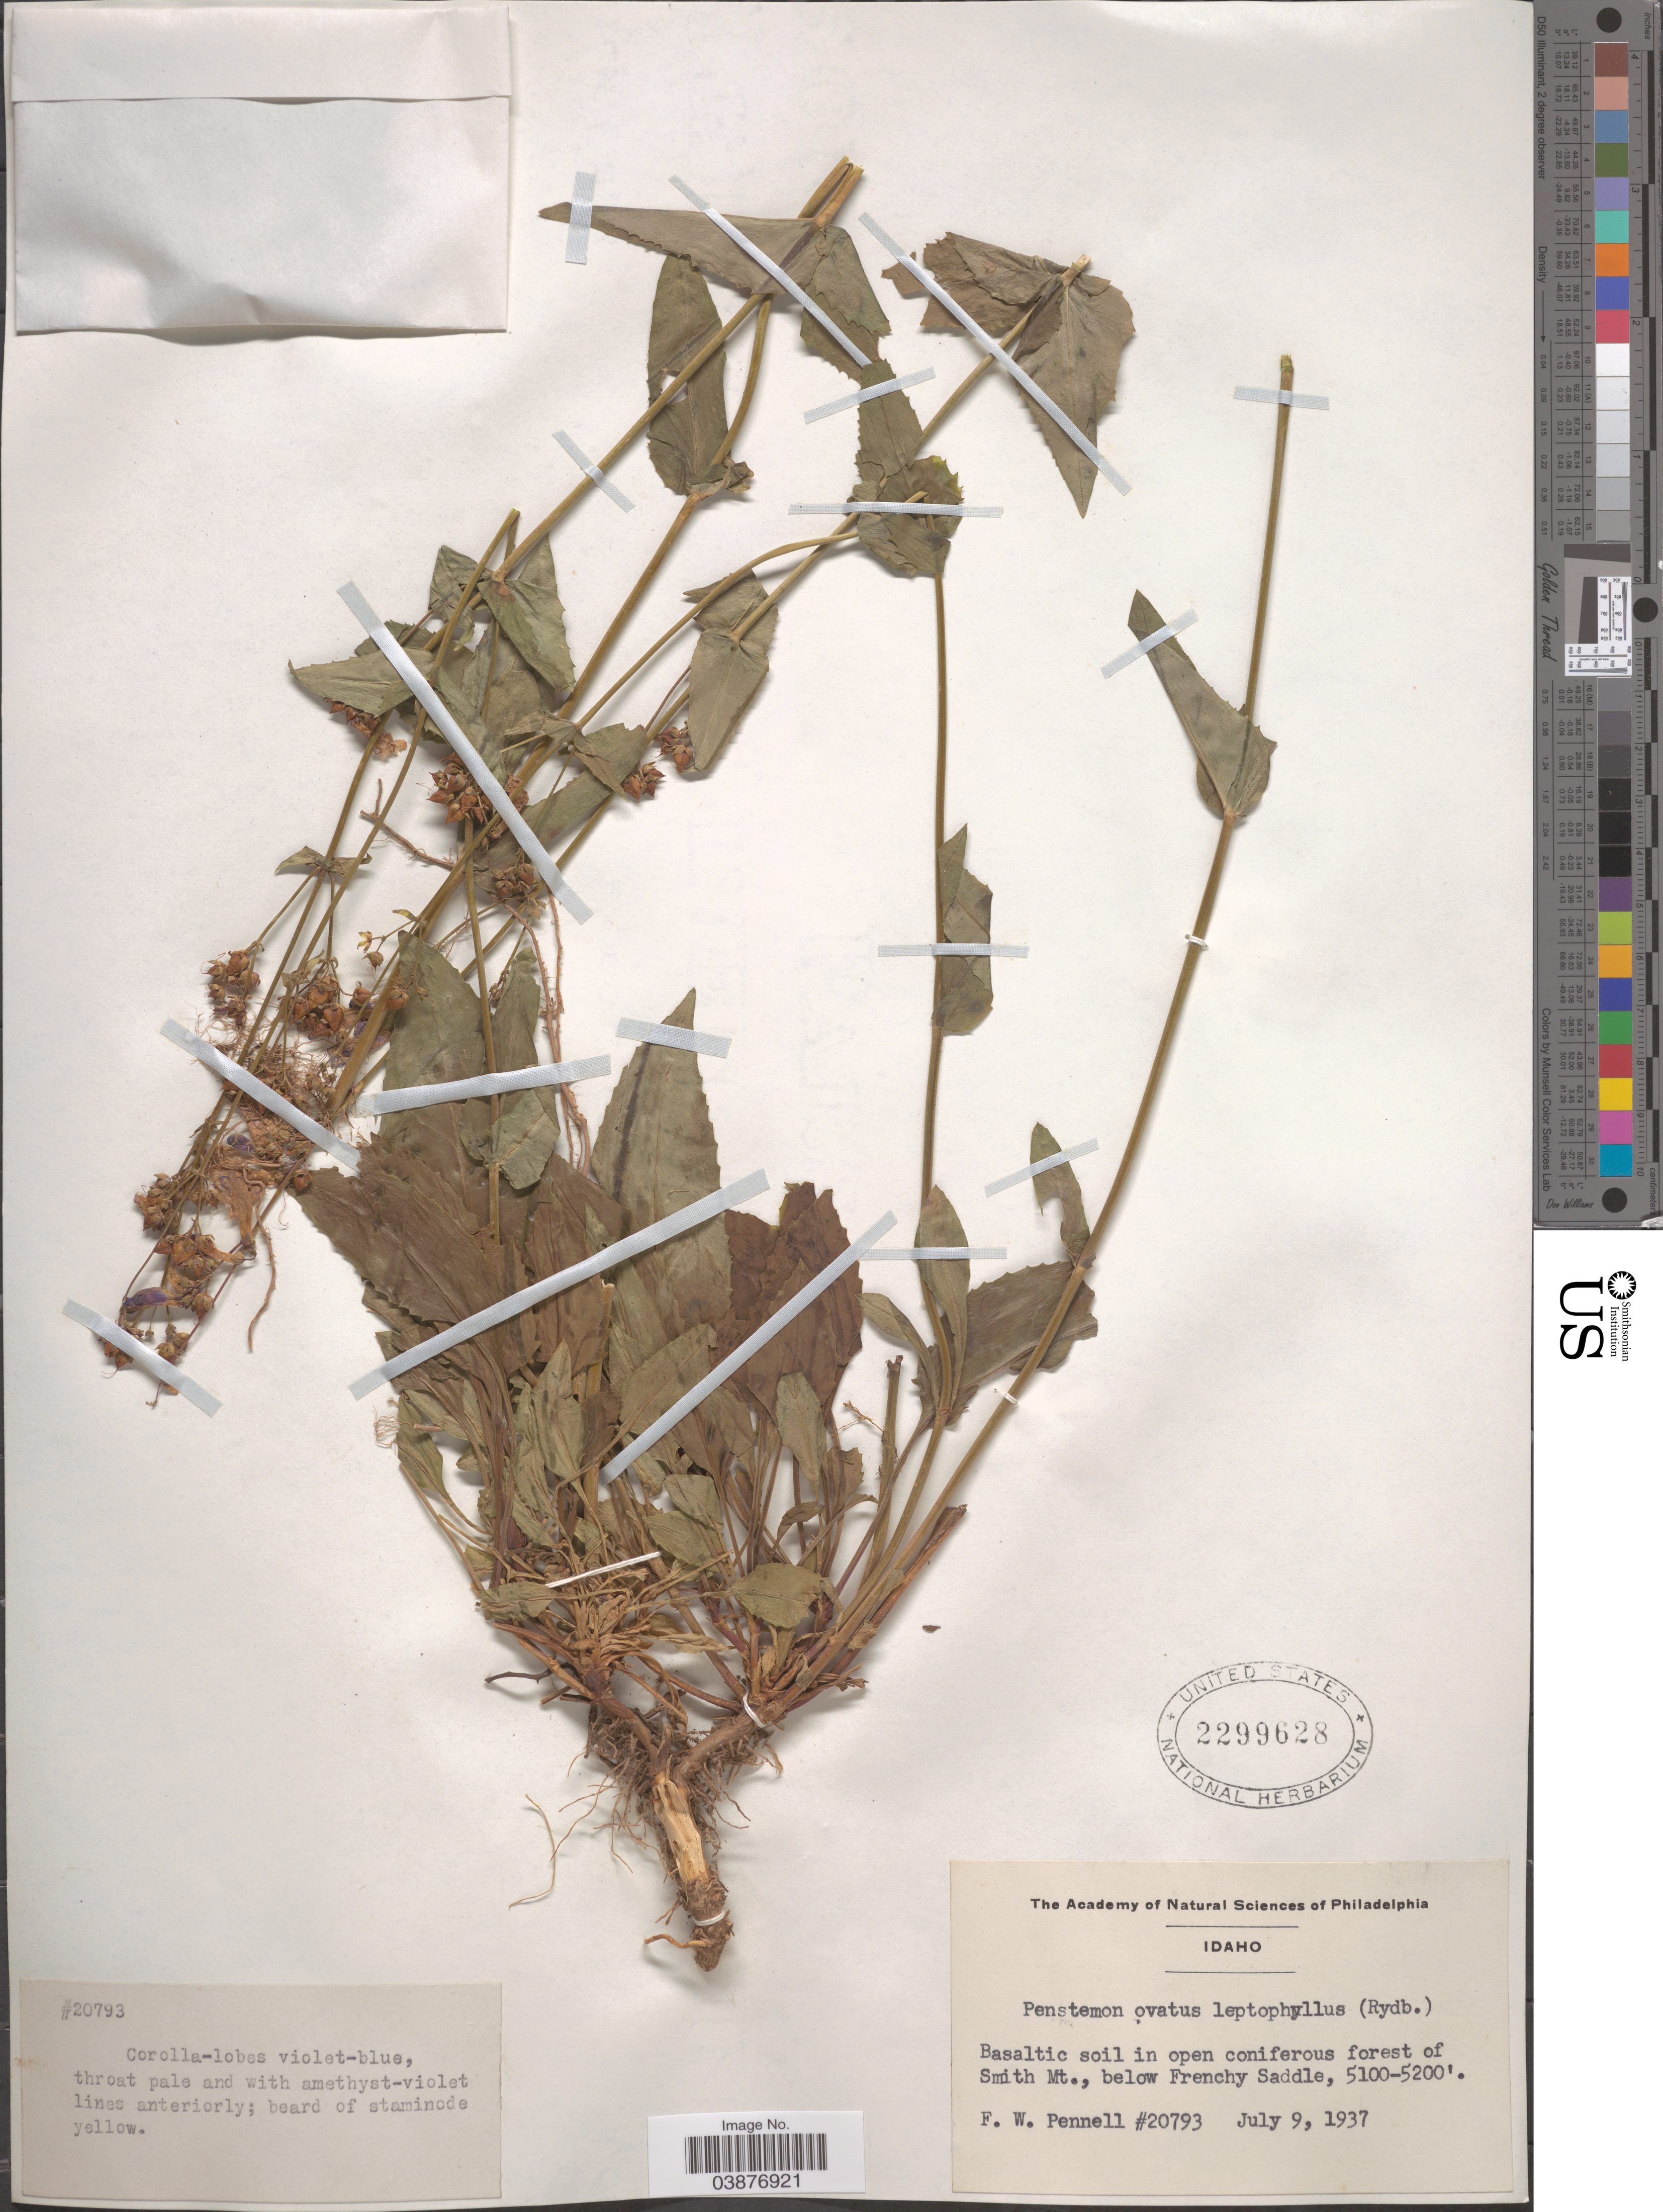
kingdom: Plantae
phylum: Tracheophyta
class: Magnoliopsida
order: Lamiales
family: Plantaginaceae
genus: Penstemon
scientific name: Penstemon ovatus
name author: Douglas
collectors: F. W. Pennell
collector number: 20793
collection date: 1937-07-09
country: United States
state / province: Idaho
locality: Forest of Smith Mt., below Frenchy Saddle.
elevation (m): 1554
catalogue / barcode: US 2299628